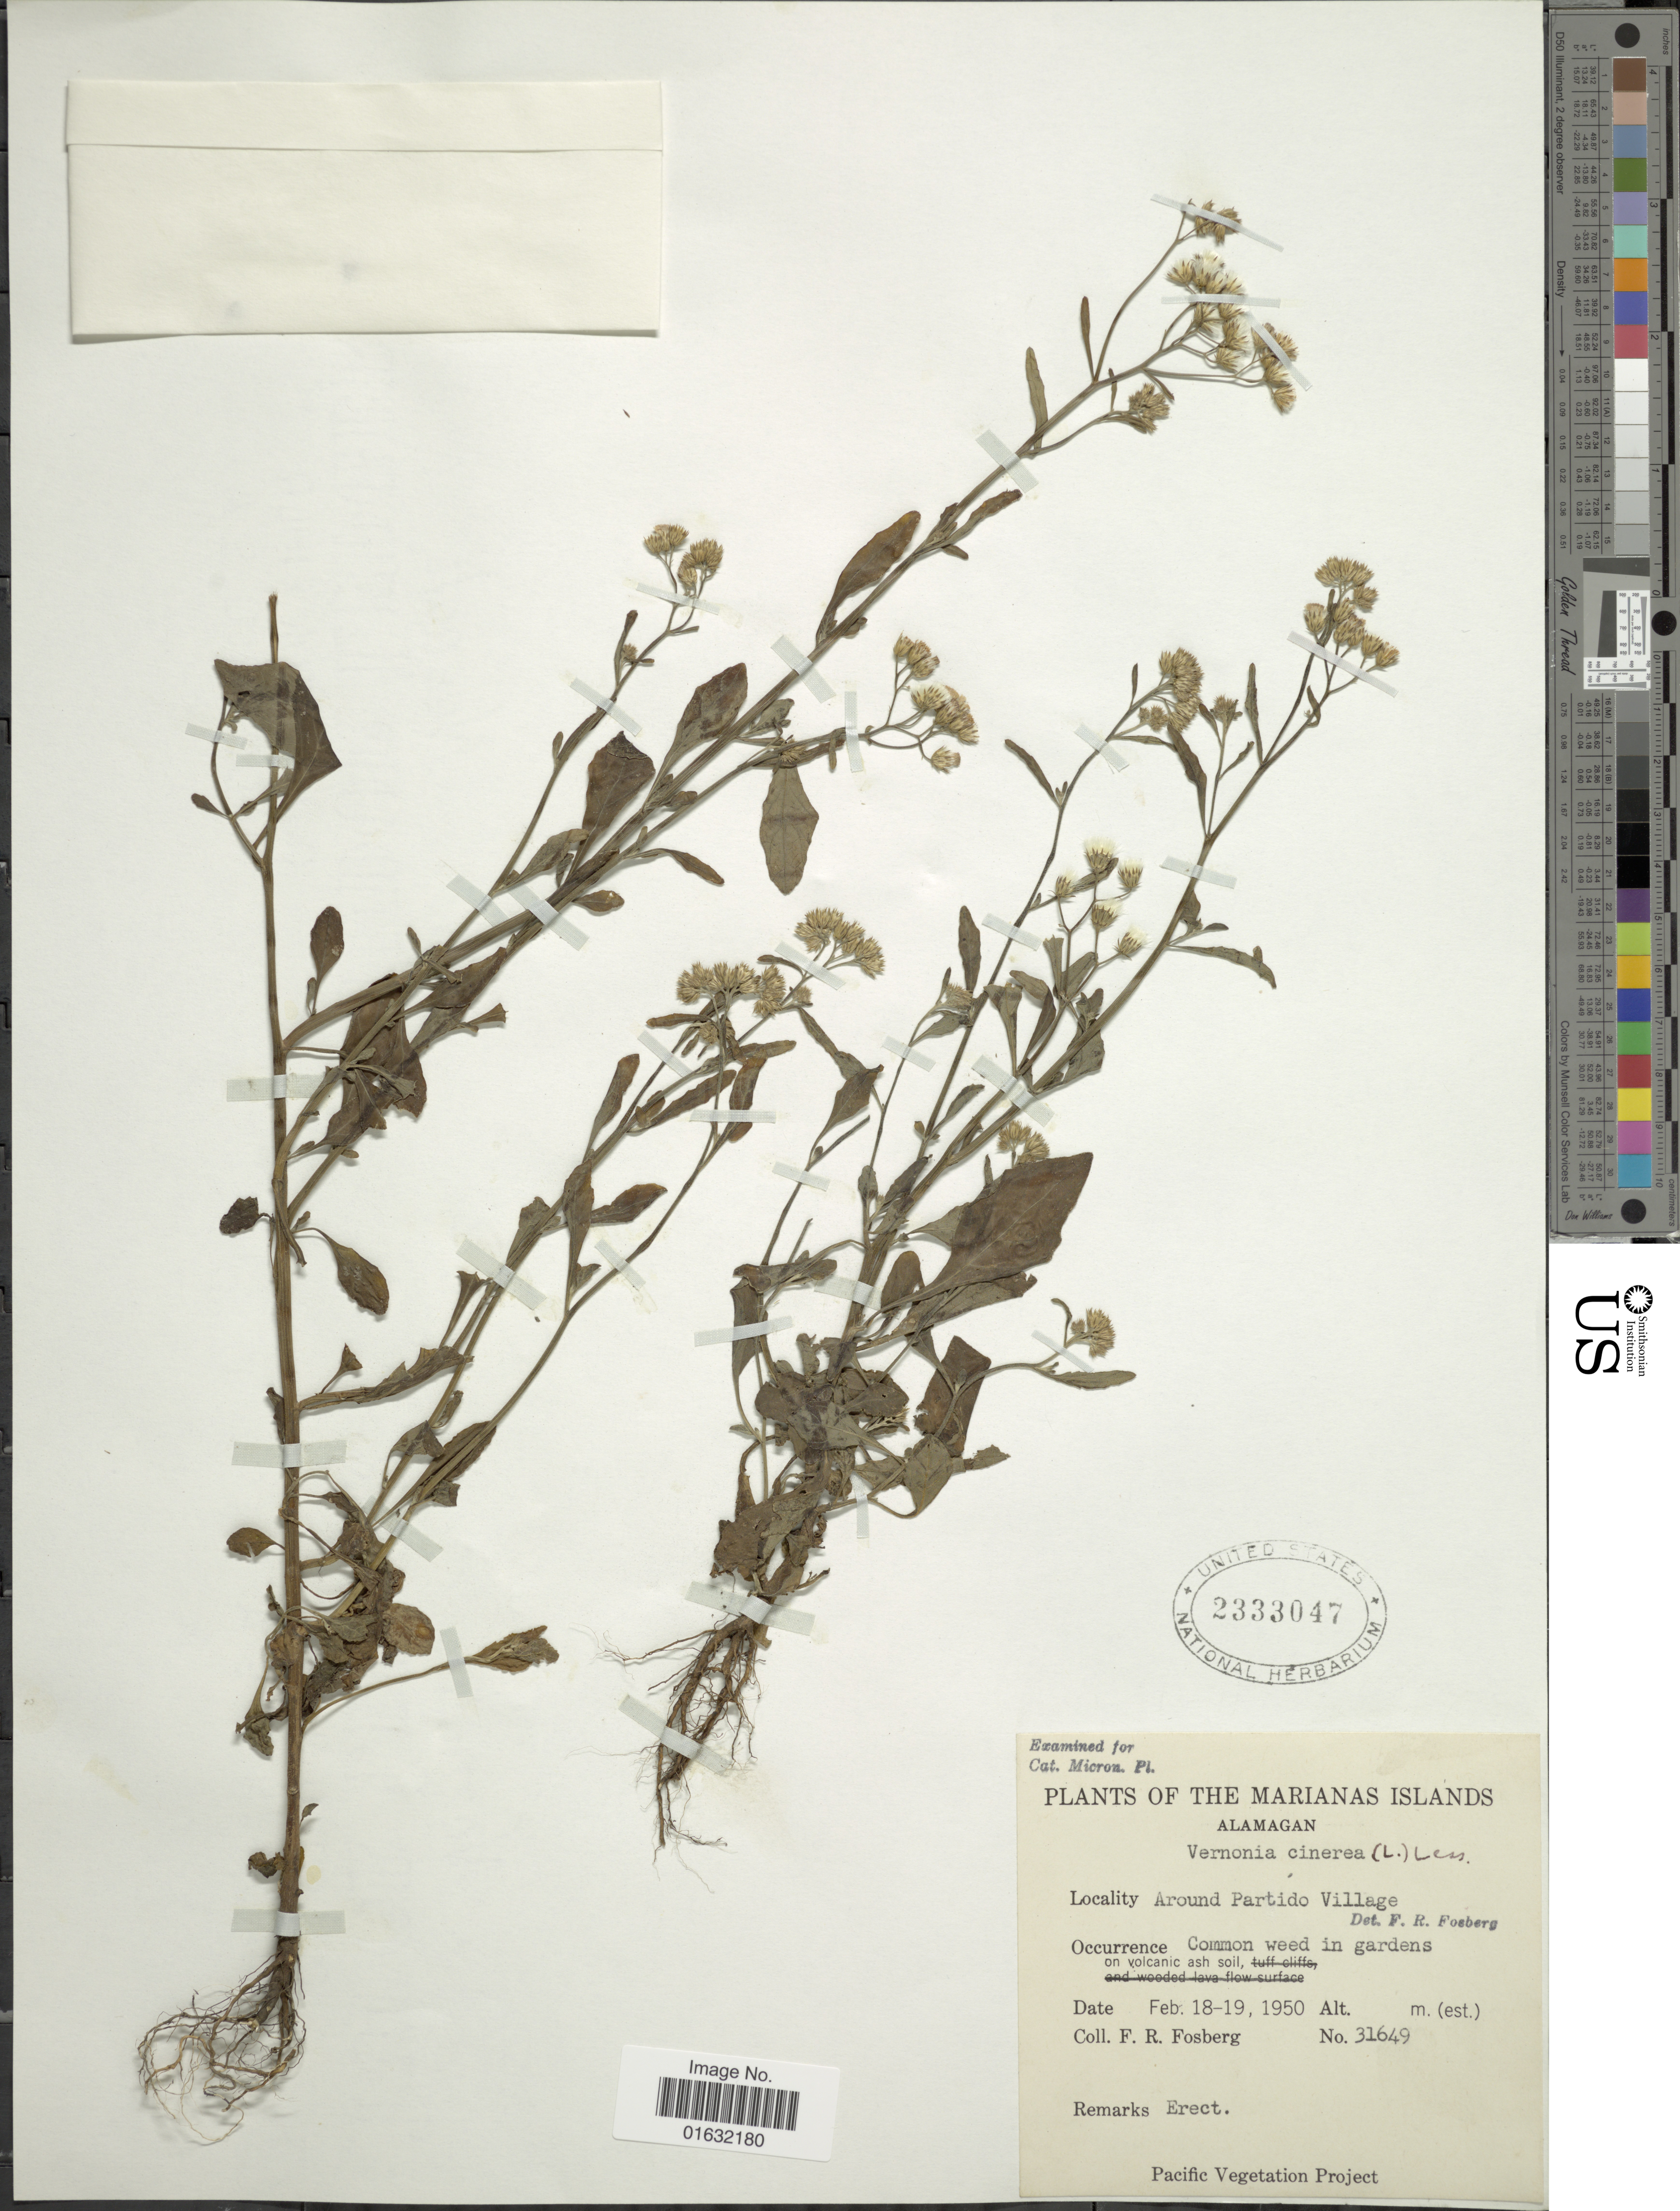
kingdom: Plantae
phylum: Tracheophyta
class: Magnoliopsida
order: Asterales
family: Asteraceae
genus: Cyanthillium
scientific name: Cyanthillium cinereum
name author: (L.) H. Rob.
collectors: F. R. Fosberg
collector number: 31649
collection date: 1950-02-18/1950-02-19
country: Northern Mariana Islands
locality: The Mariana Islands, Alamagan, Around Partodo Village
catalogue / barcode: US 2333047